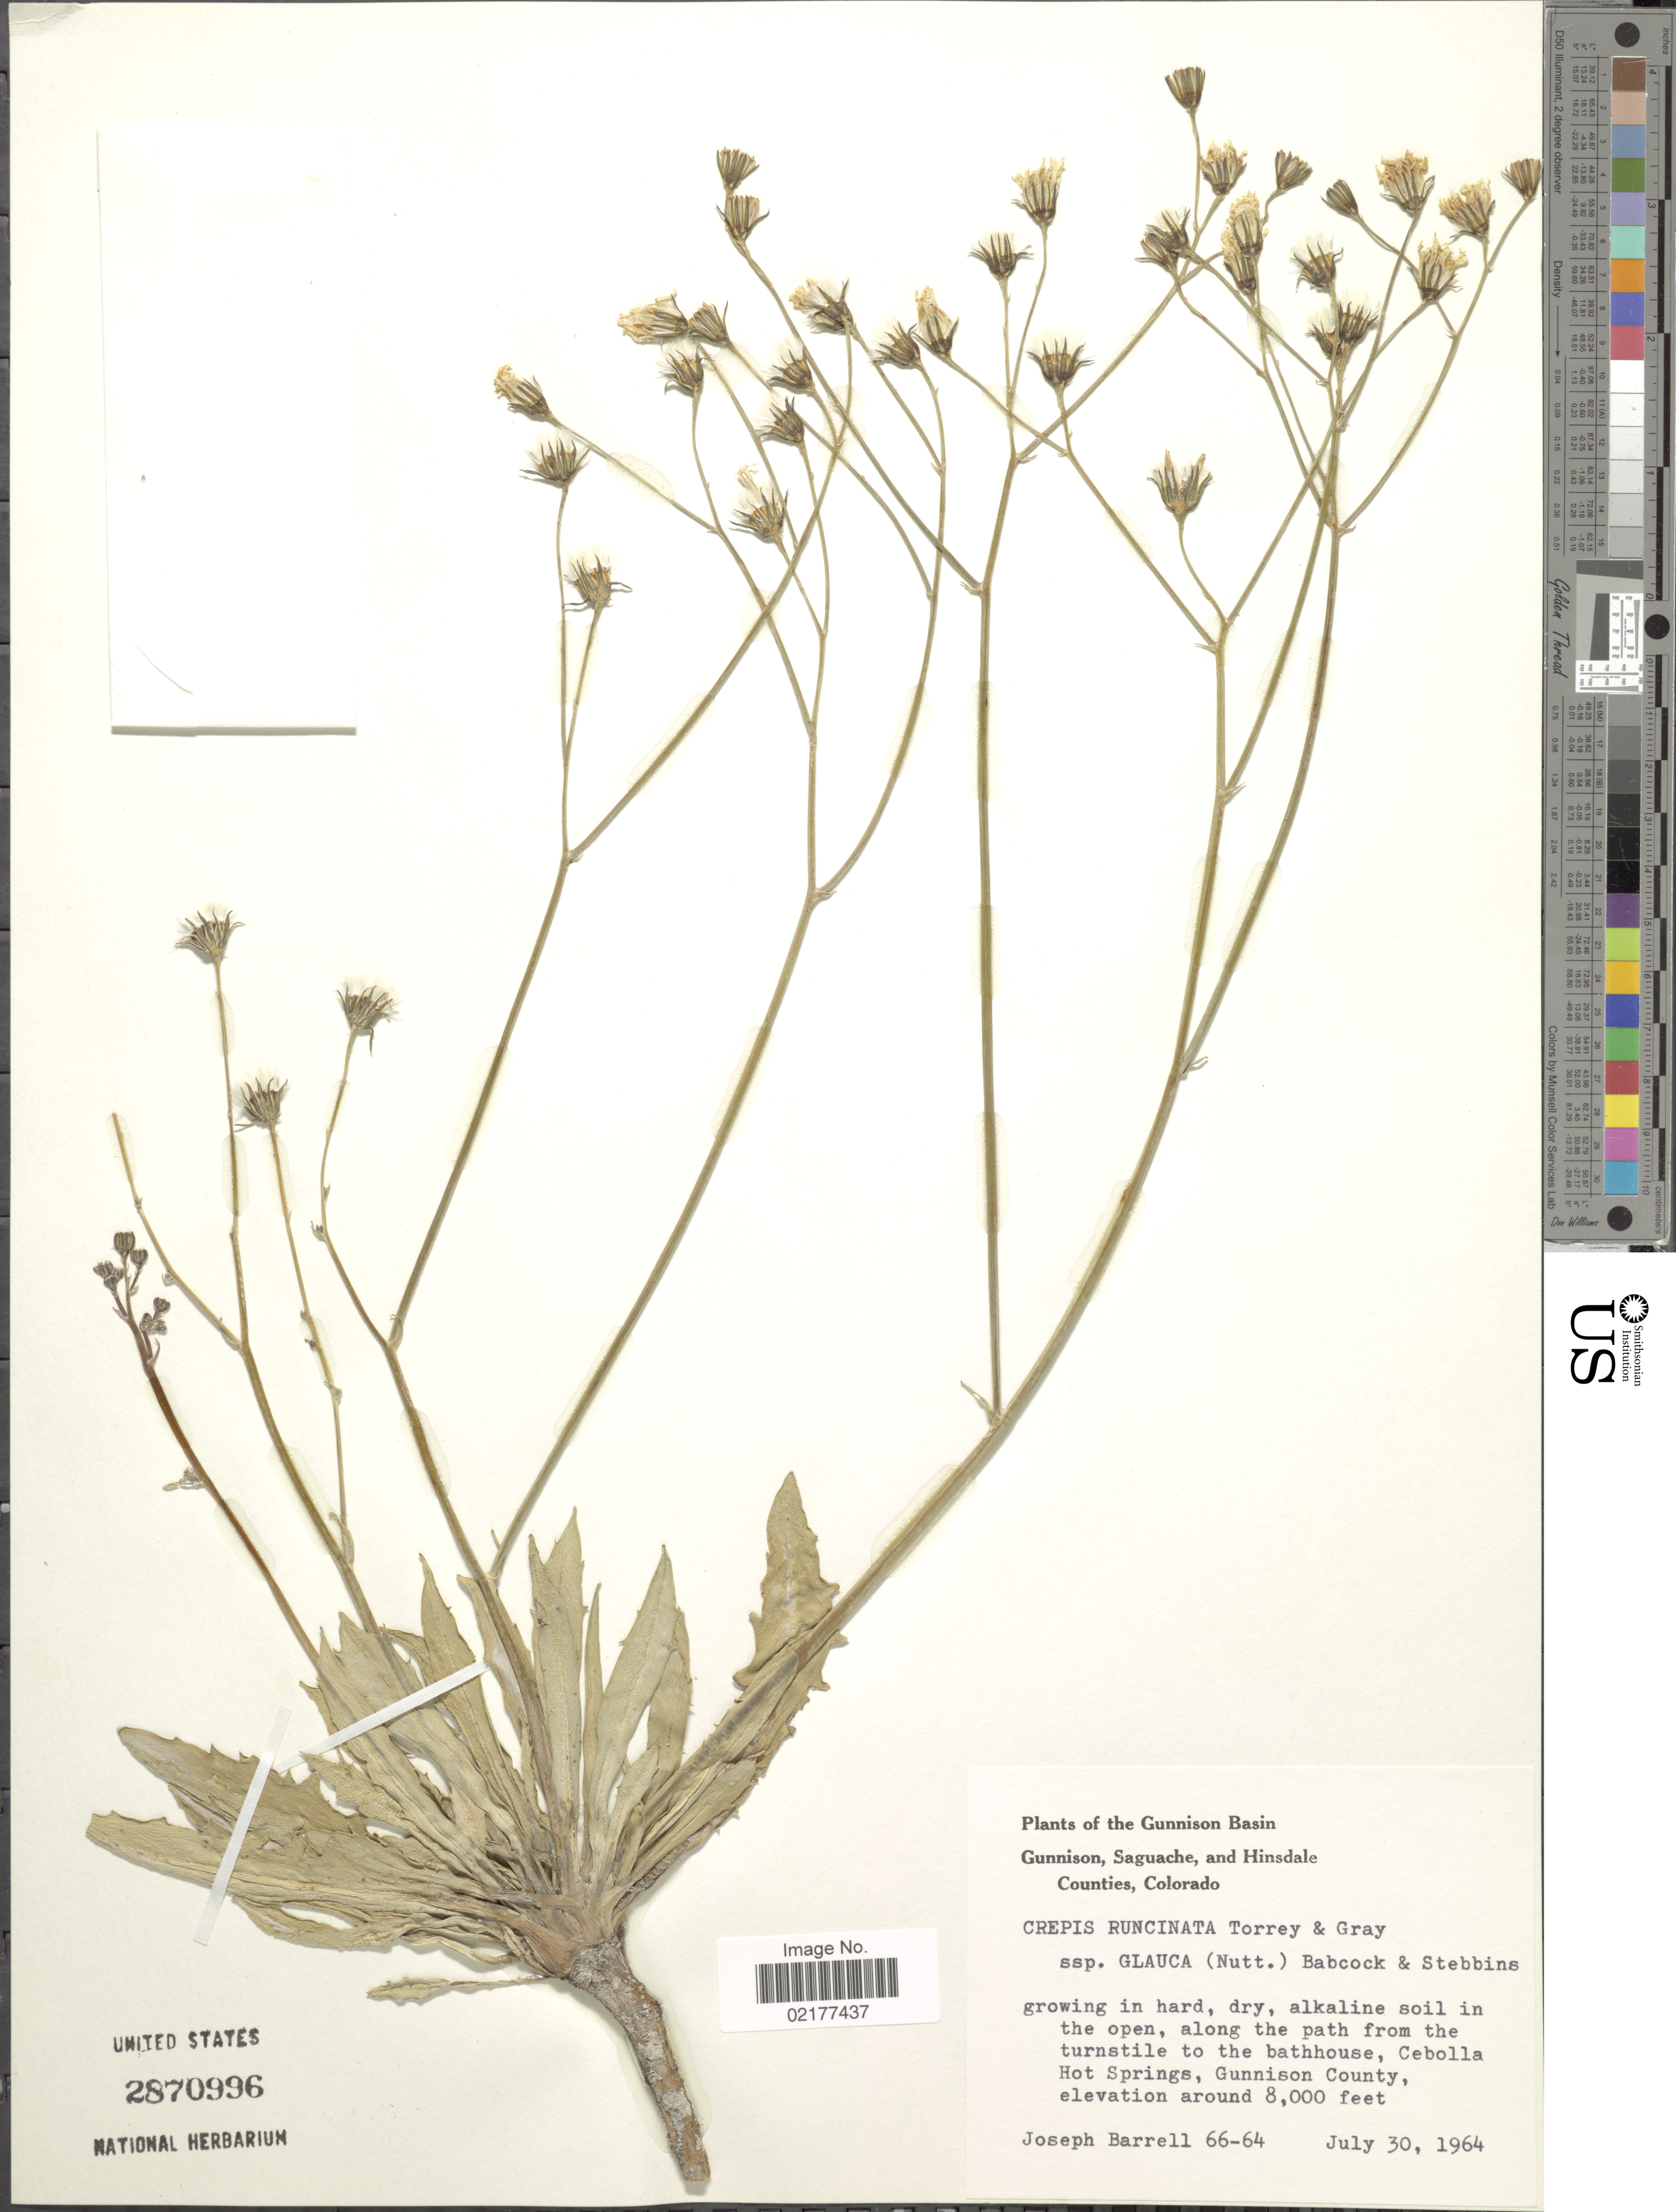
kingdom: Plantae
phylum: Tracheophyta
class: Magnoliopsida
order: Asterales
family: Asteraceae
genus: Crepis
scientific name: Crepis runcinata subsp. glauca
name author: (Nutt.) Babc. & Stebbins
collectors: J. Barrell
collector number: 66-64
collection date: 1964-07-30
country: United States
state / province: Colorado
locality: Gunnison Basin. along the path from the turnstile to the bathhouse, Cebolla Hot Springs, Gunnison County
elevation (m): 2438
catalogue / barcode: US 2870996